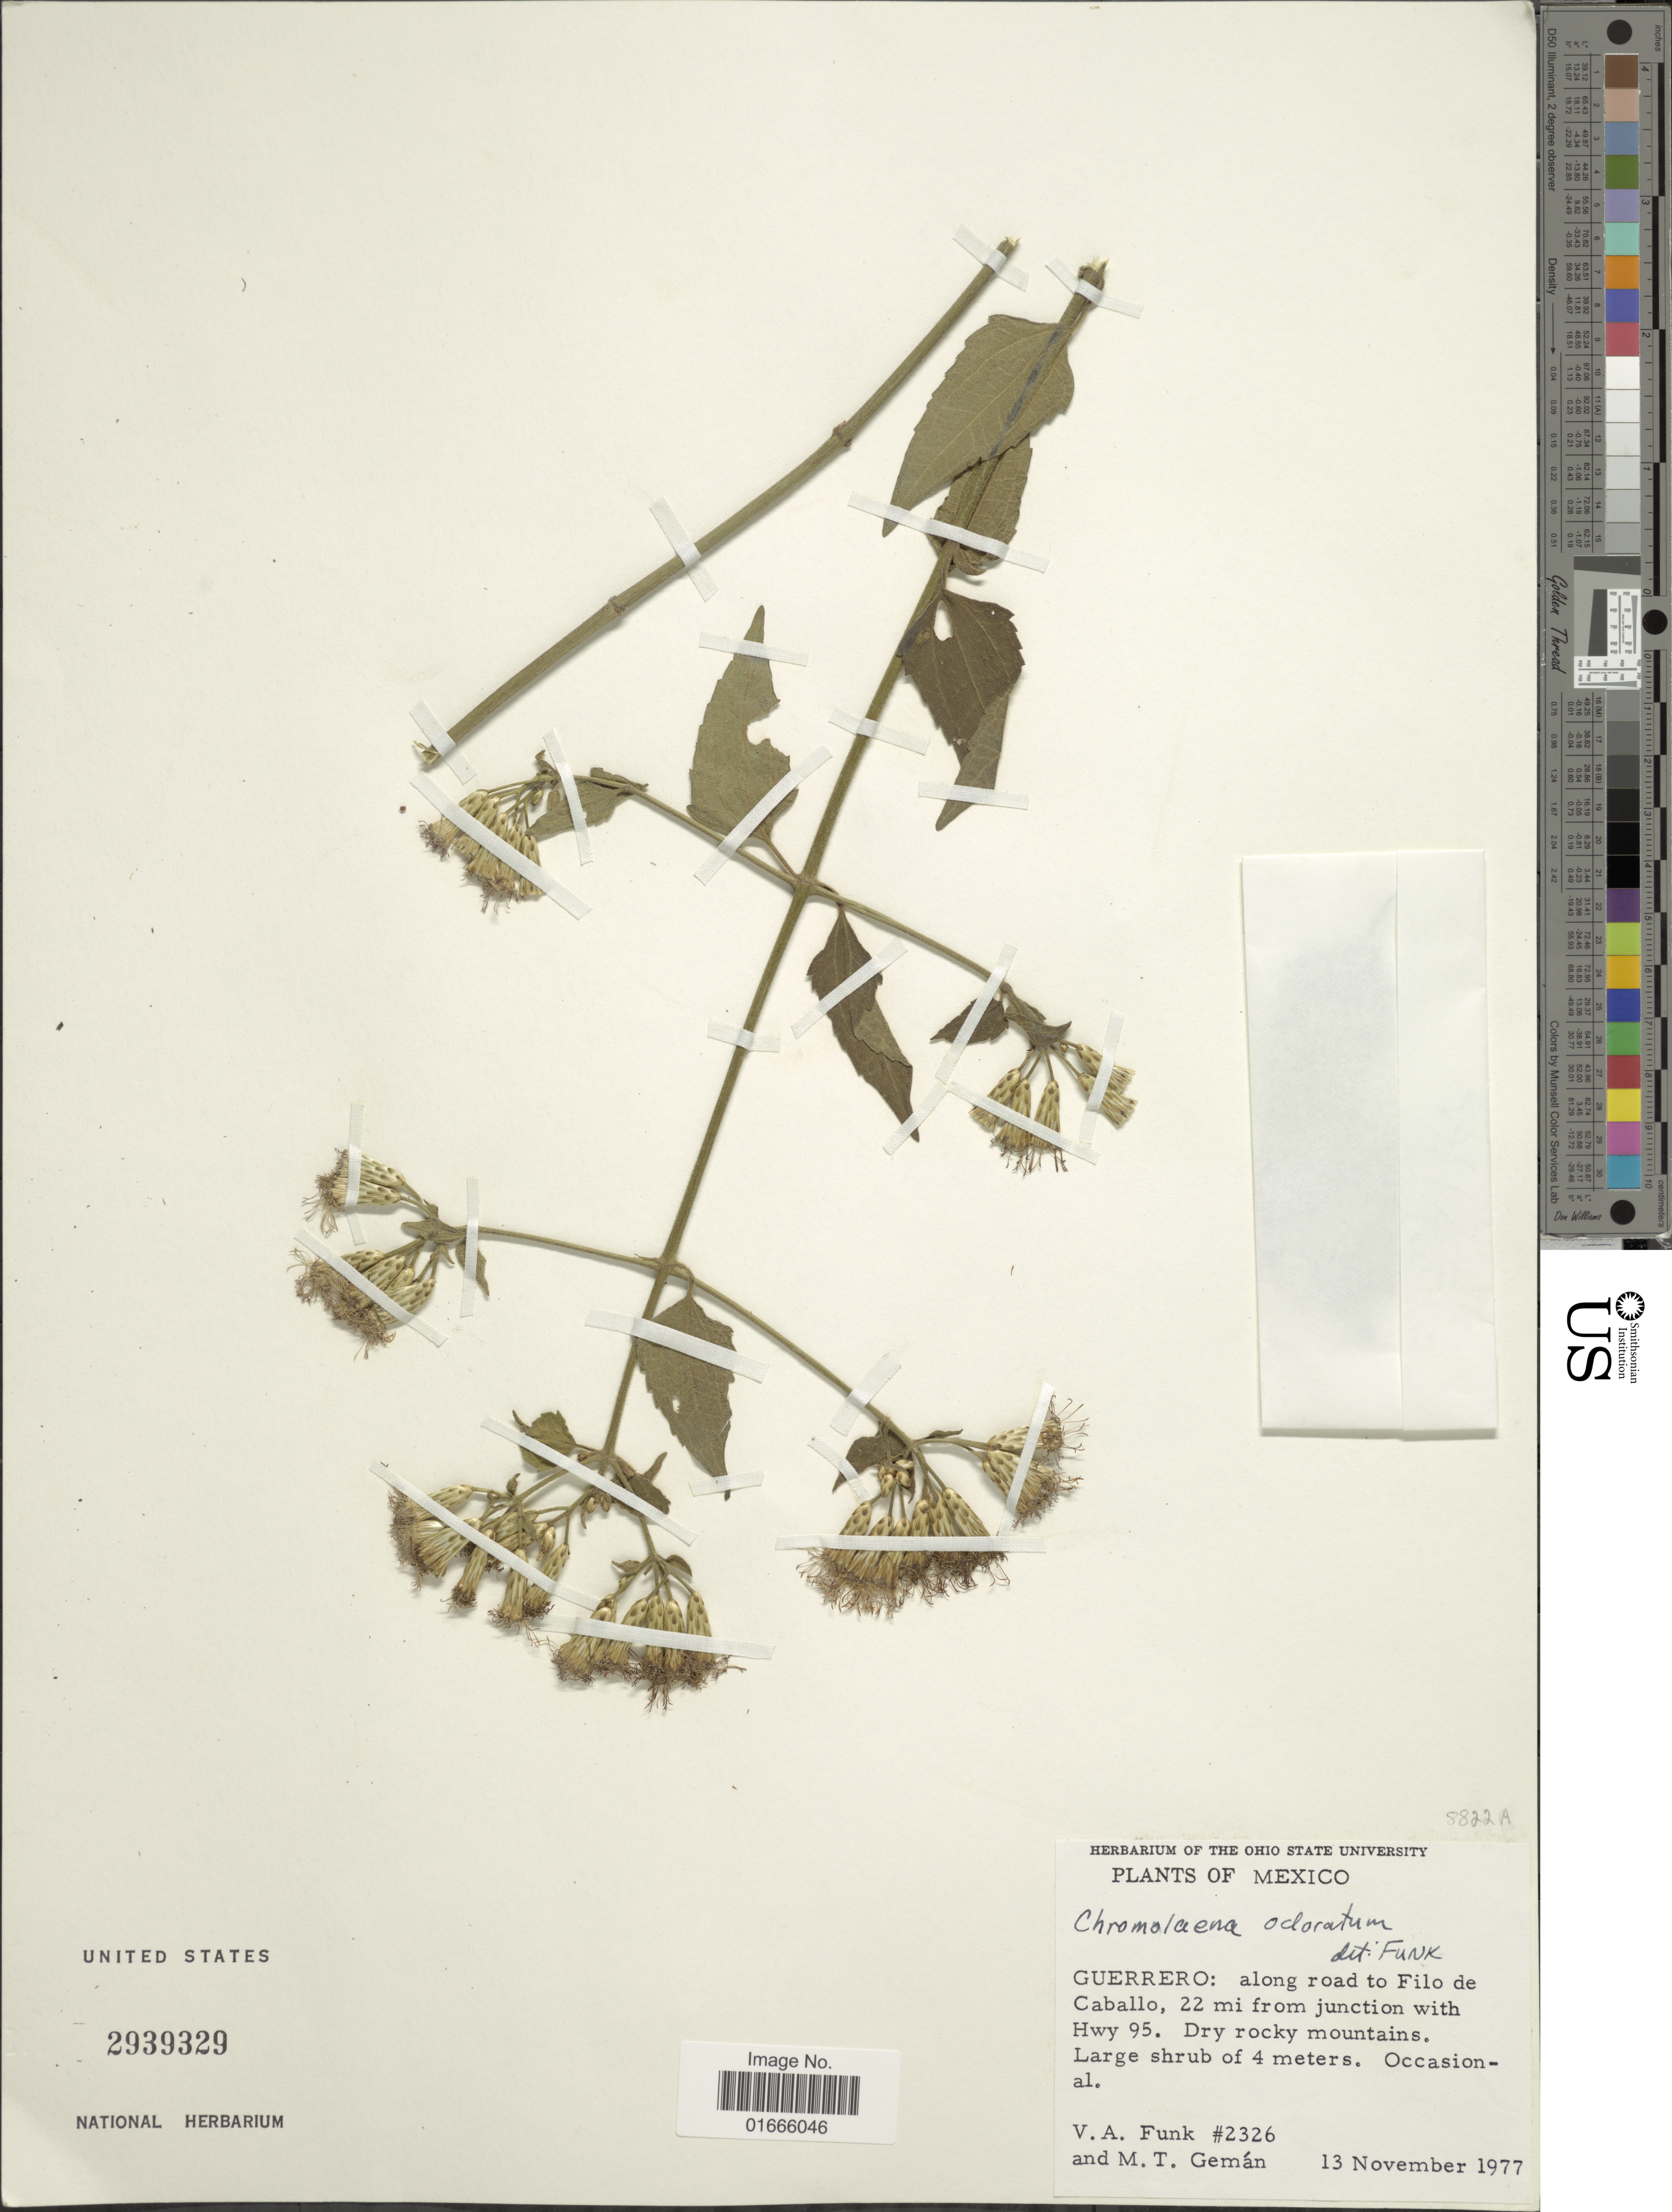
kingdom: Plantae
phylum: Tracheophyta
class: Magnoliopsida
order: Asterales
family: Asteraceae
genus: Chromolaena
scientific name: Chromolaena odorata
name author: (L.) R.M. King & H. Rob.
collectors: V. Funk & M. T. Germán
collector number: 2326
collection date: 1977-11-13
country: Mexico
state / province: Guerrero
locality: Guerrero: along road to Filo de Caballo, 22 mi from junction with Hwy 95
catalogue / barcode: US 2939329